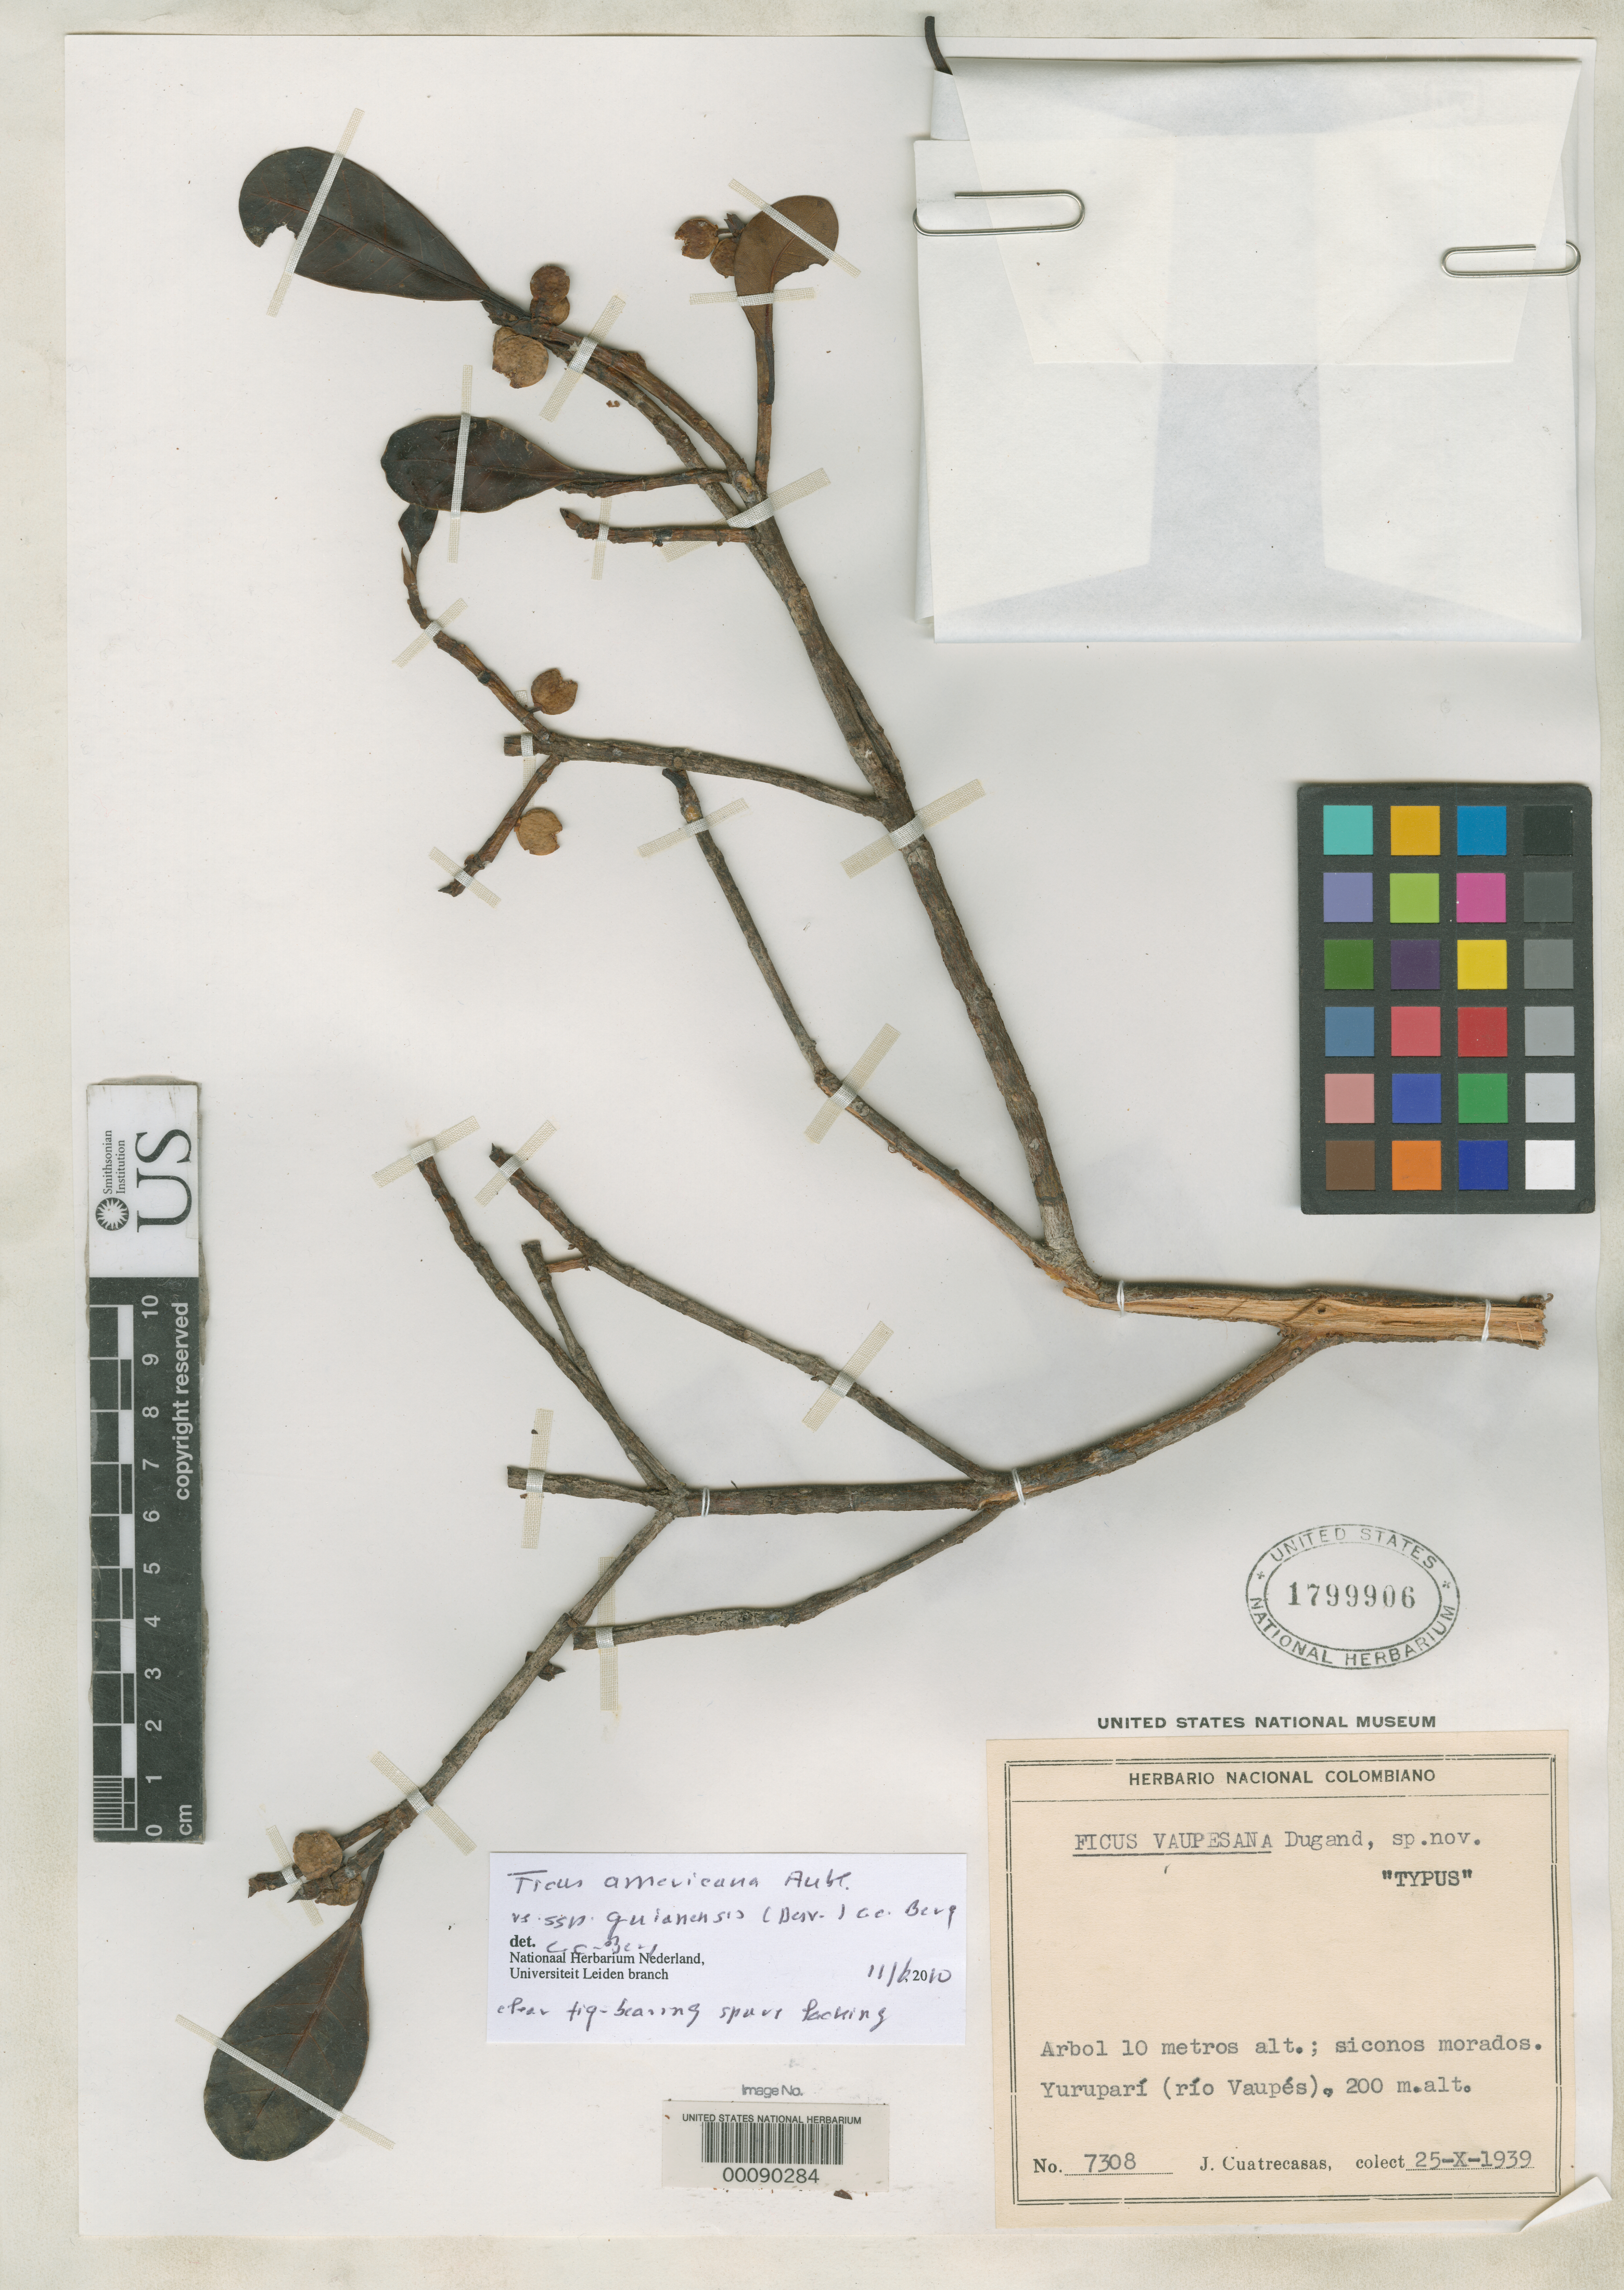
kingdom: Plantae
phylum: Tracheophyta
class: Magnoliopsida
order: Rosales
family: Moraceae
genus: Ficus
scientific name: Ficus vaupesana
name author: Dugand G.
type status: Isotype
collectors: J. Cuatrecasas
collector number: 7308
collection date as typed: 25 Oct 1939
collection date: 1939-10-25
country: Colombia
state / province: Vaupés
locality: Yurupari, Rio Vaupes.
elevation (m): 200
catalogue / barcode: US 1799906